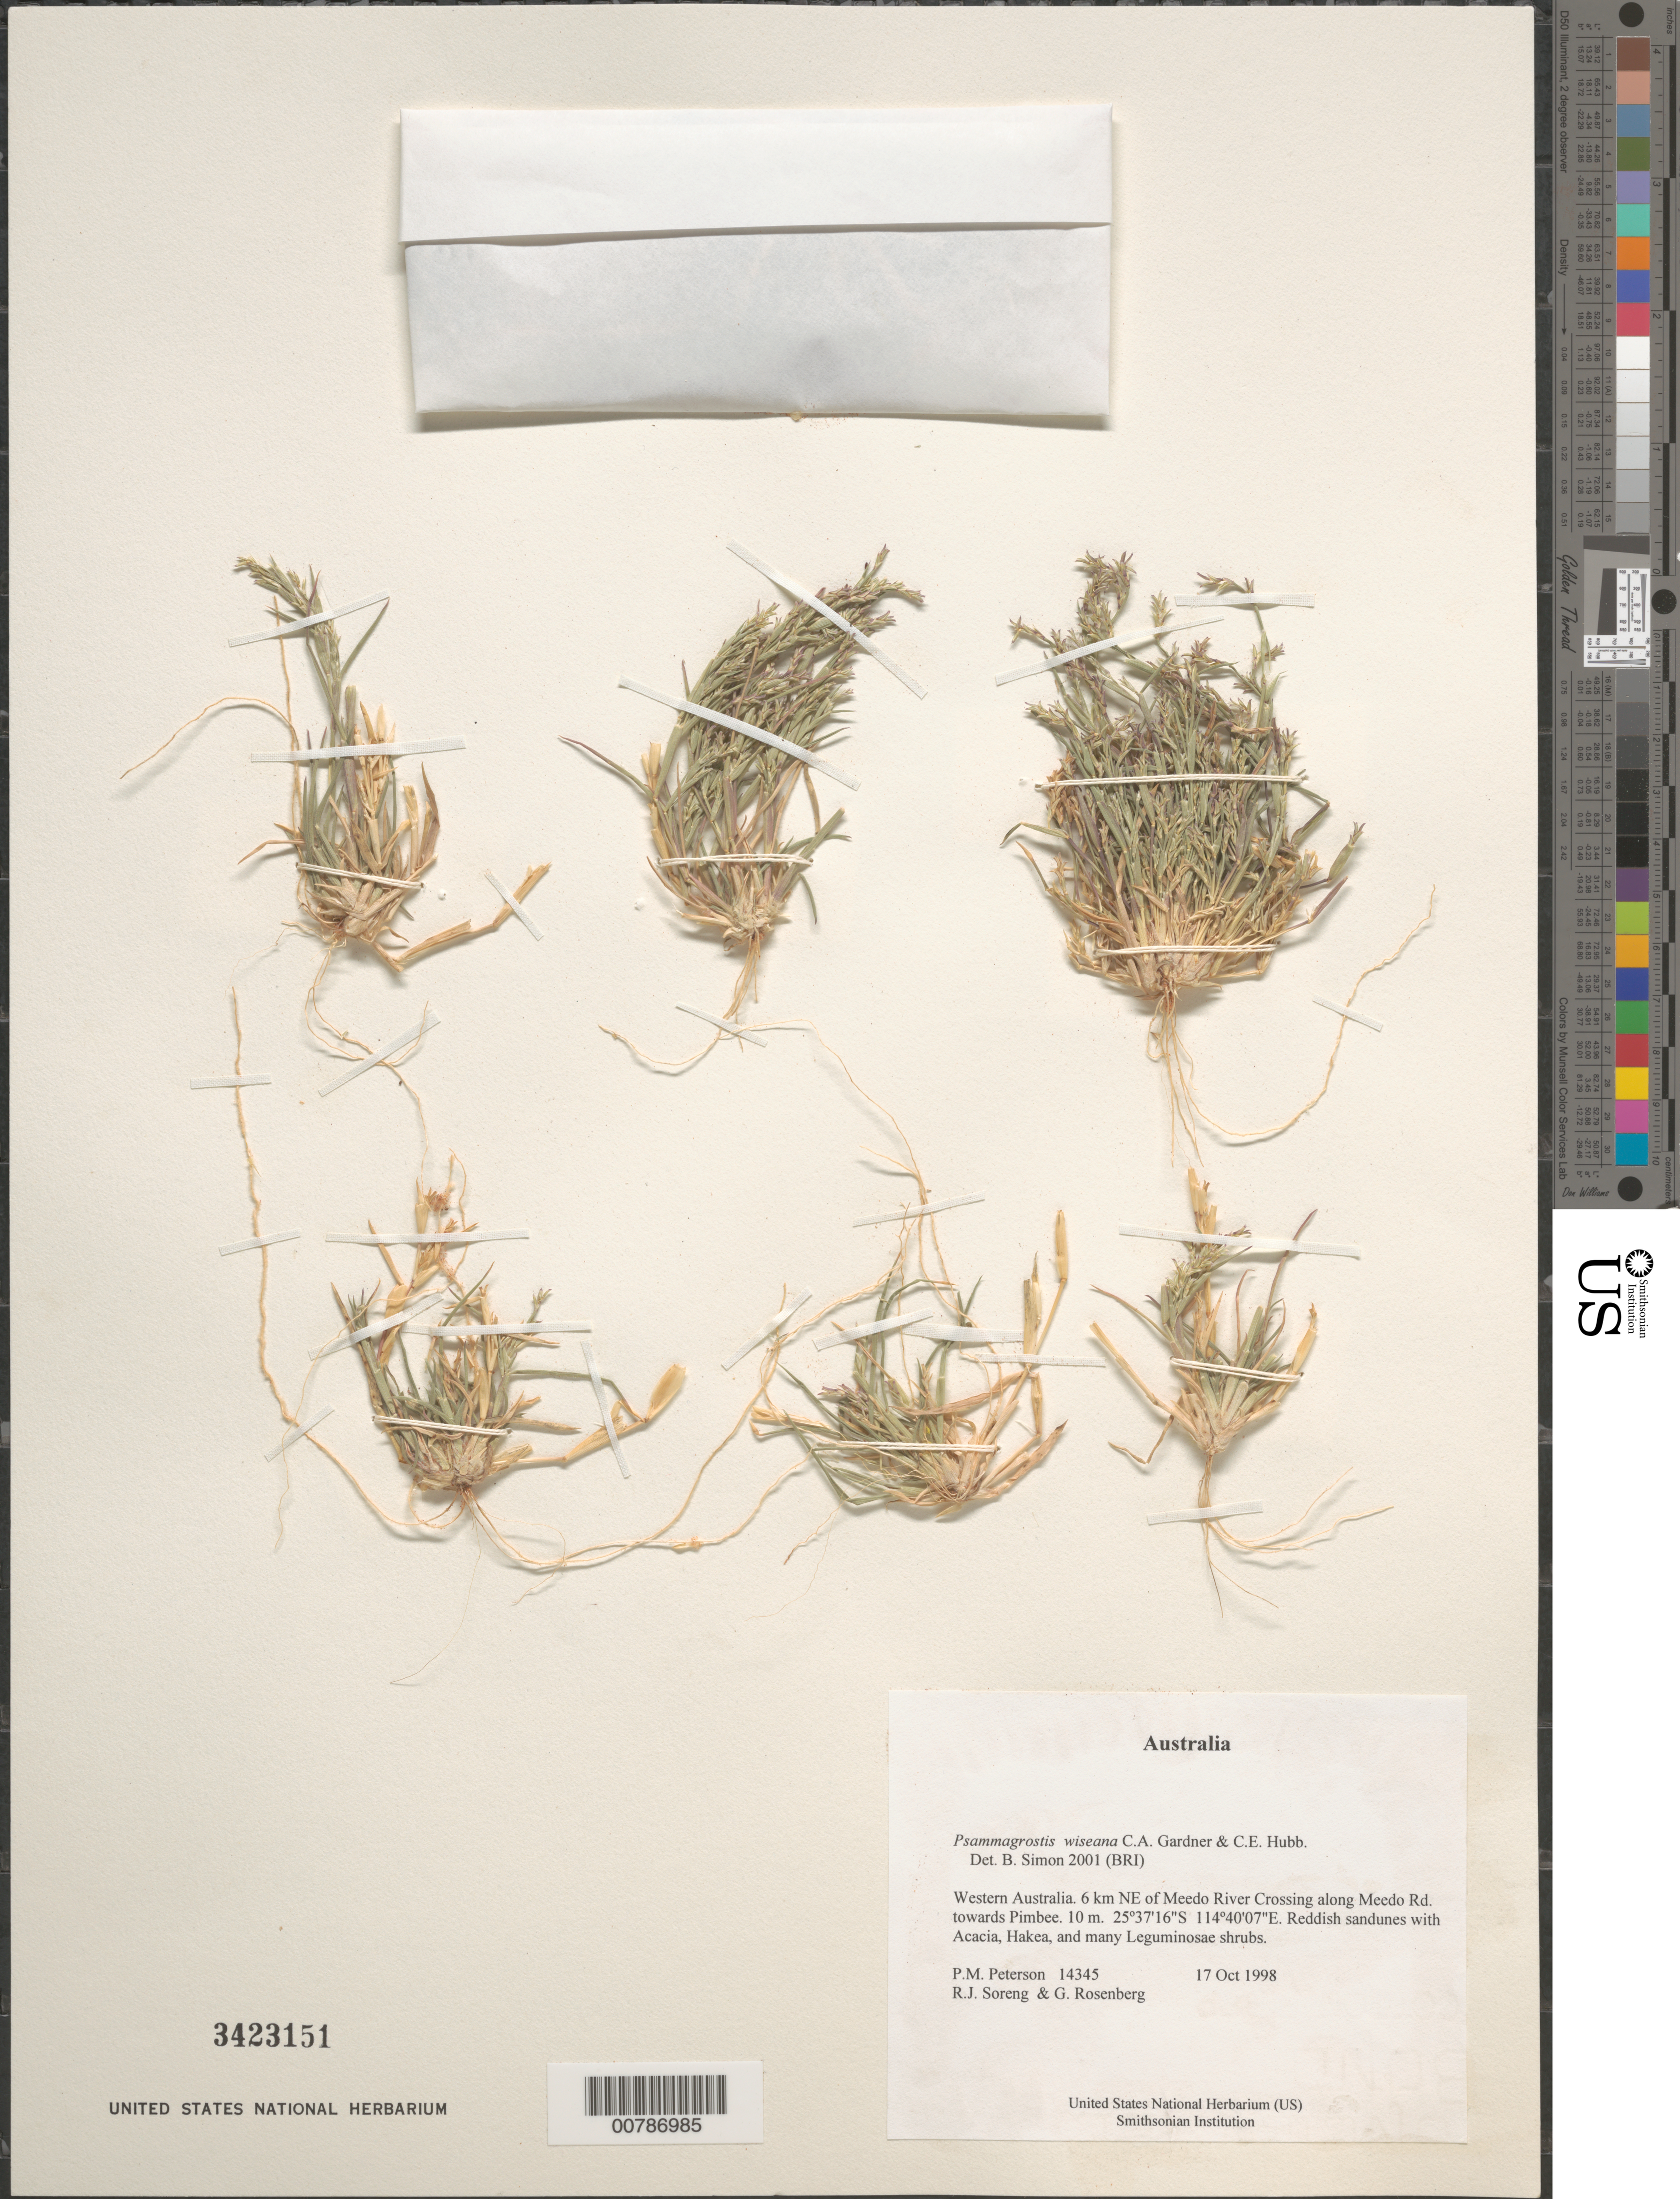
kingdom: Plantae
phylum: Tracheophyta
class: Liliopsida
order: Poales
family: Poaceae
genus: Psammagrostis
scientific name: Psammagrostis wiseana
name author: C.A. Gardner & C.E. Hubb.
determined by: Simon, B.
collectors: P. M. Peterson, R. J. Soreng & G. Rosenberg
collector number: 14345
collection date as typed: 17 Oct 1998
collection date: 1998-10-17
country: Australia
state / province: Western Australia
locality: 6 km NE of Meedo River Crossing along Meedo Rd. towards Pimbee.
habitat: Reddish sandunes with Acacia, Hakea, and many Leguminosae shrubs.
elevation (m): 10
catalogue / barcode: US 3423151